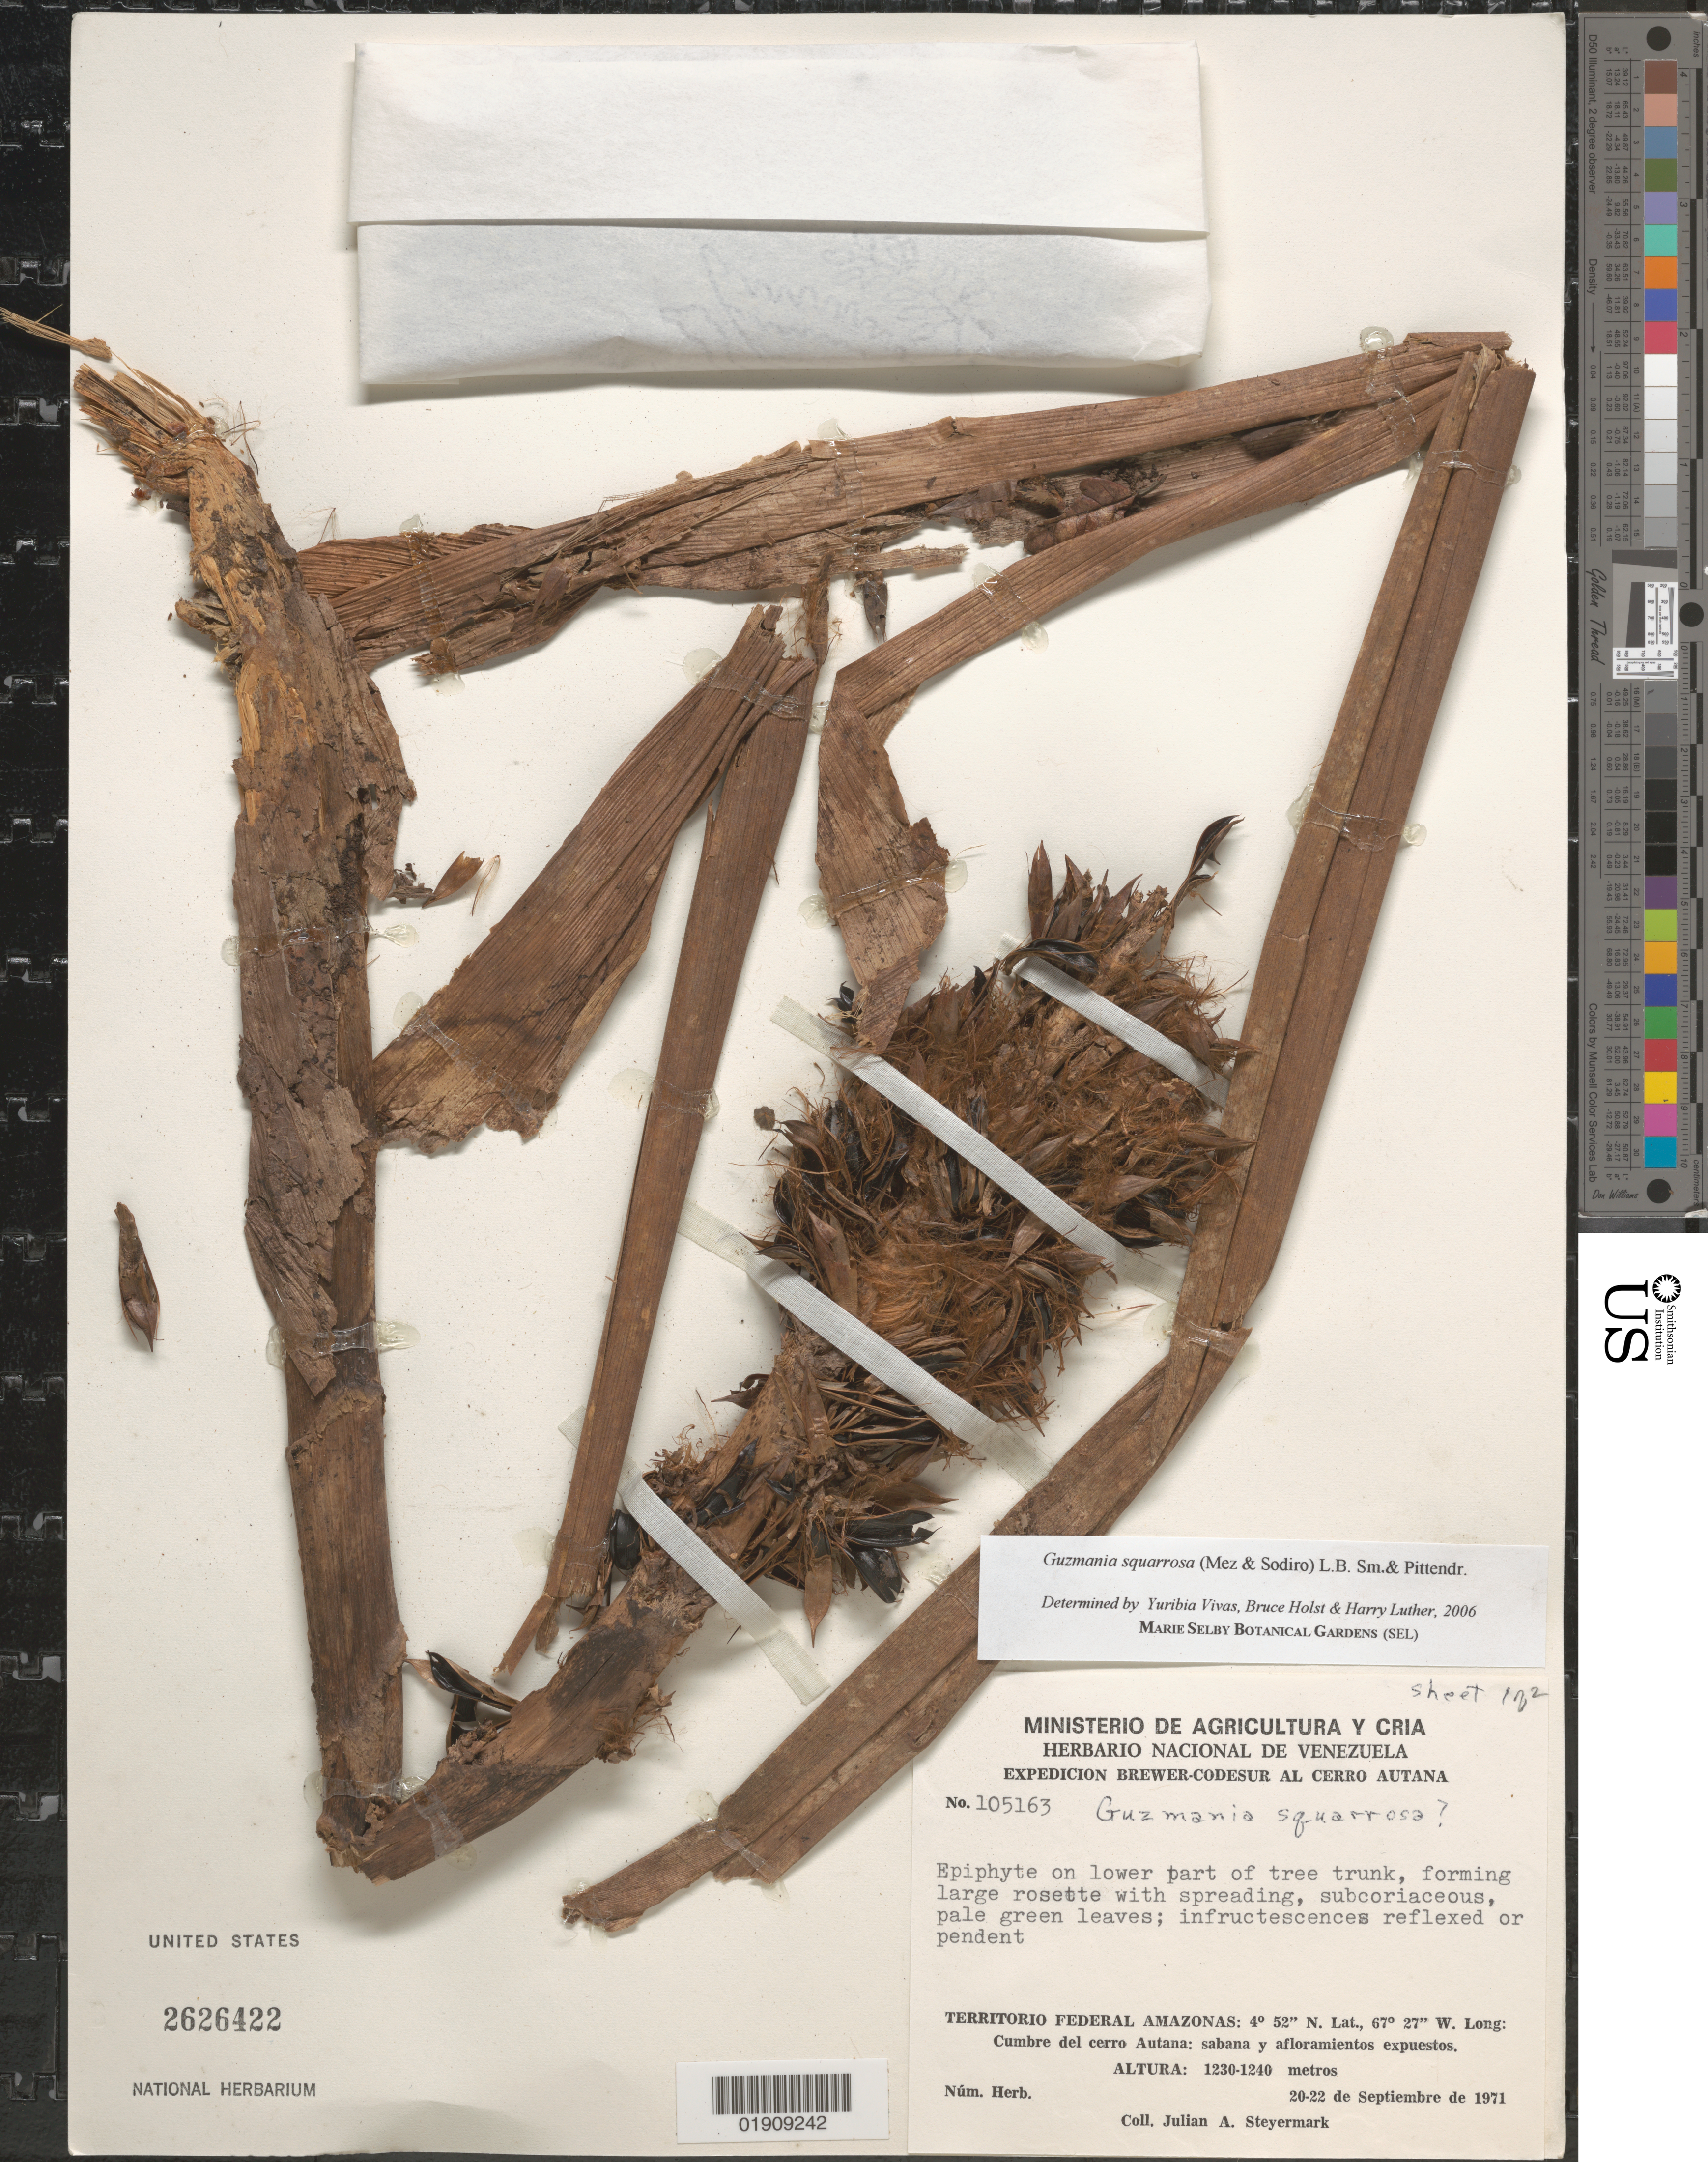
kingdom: Plantae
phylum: Tracheophyta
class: Liliopsida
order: Poales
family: Bromeliaceae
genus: Guzmania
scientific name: Guzmania squarrosa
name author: (Mez & Sodiro) L.B. Sm. & Pittendr.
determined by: Vivas, Yuribia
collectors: J. Steyermark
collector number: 105163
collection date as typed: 20 Sep 1971 to 22 Sep 1971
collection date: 1971-09-20/1971-09-22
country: Venezuela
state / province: Amazonas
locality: Cumbre del Cerro Autana.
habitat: sabana y afloramientos expuestos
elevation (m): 1230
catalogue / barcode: US 2626422